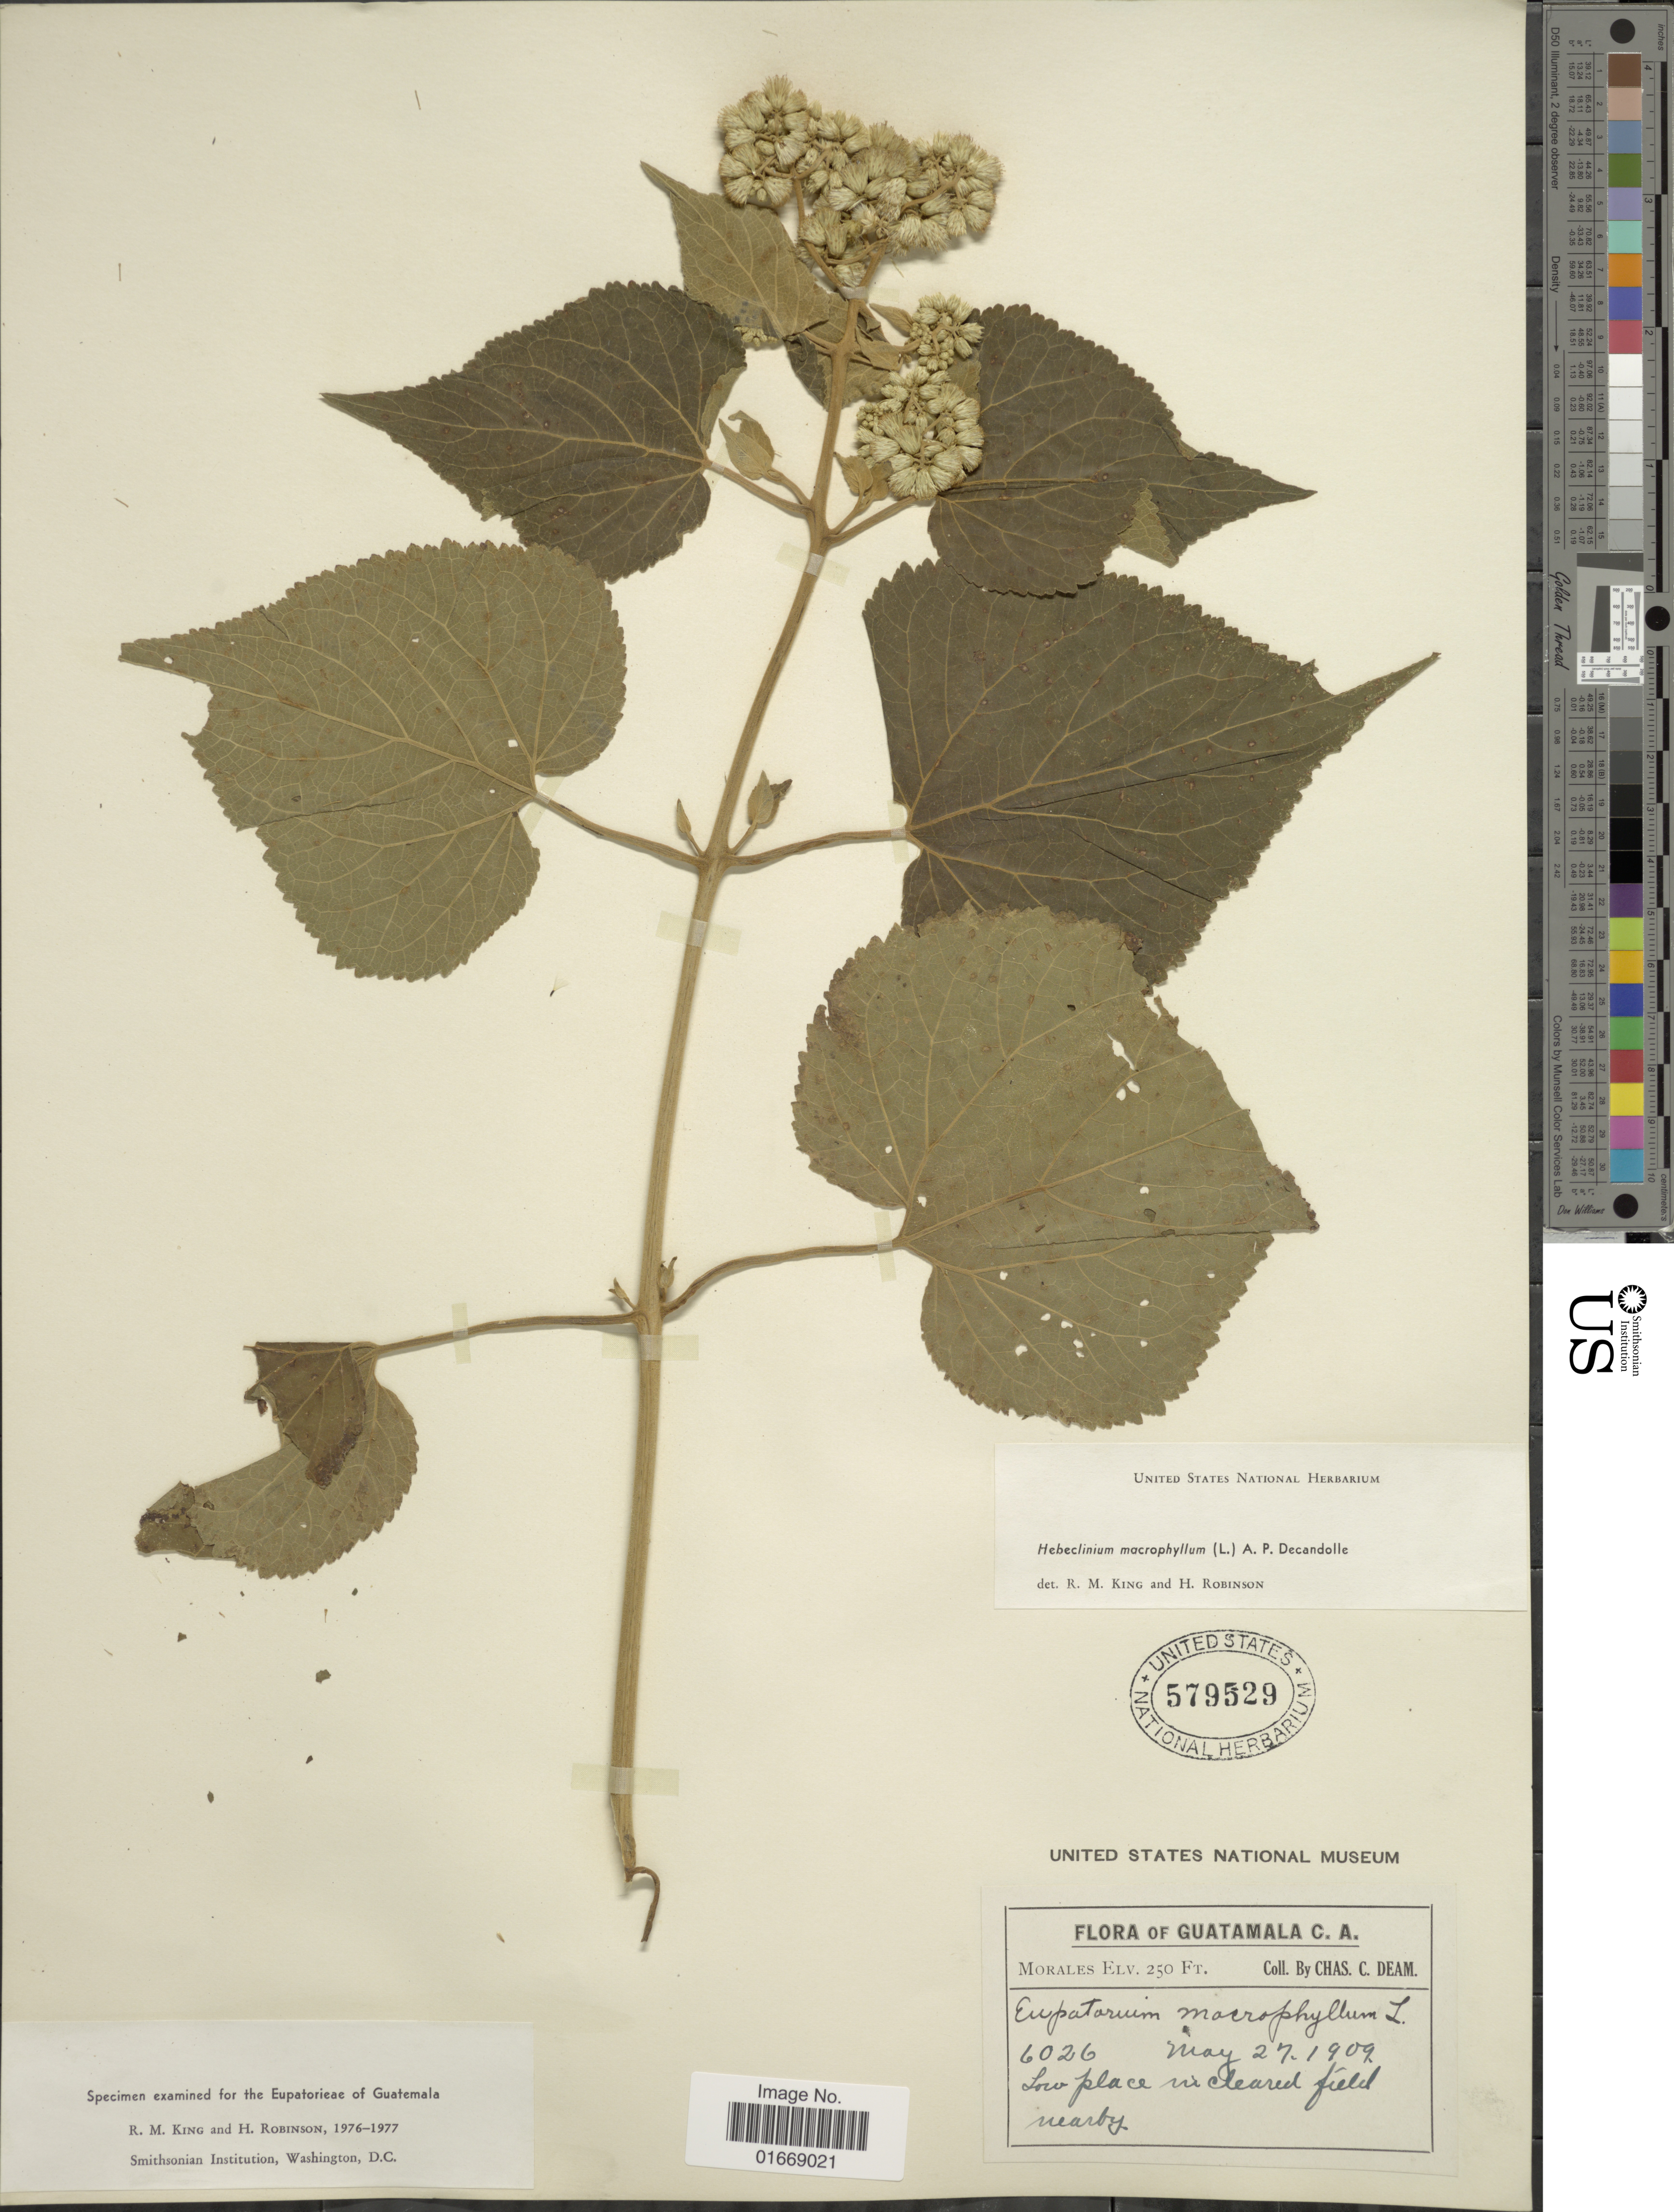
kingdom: Plantae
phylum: Tracheophyta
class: Magnoliopsida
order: Asterales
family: Asteraceae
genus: Hebeclinium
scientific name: Hebeclinium macrophyllum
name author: (L.) DC.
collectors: C. C. Deam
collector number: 6026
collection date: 1909-05-27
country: Guatemala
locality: Morales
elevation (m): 76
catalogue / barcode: US 579529